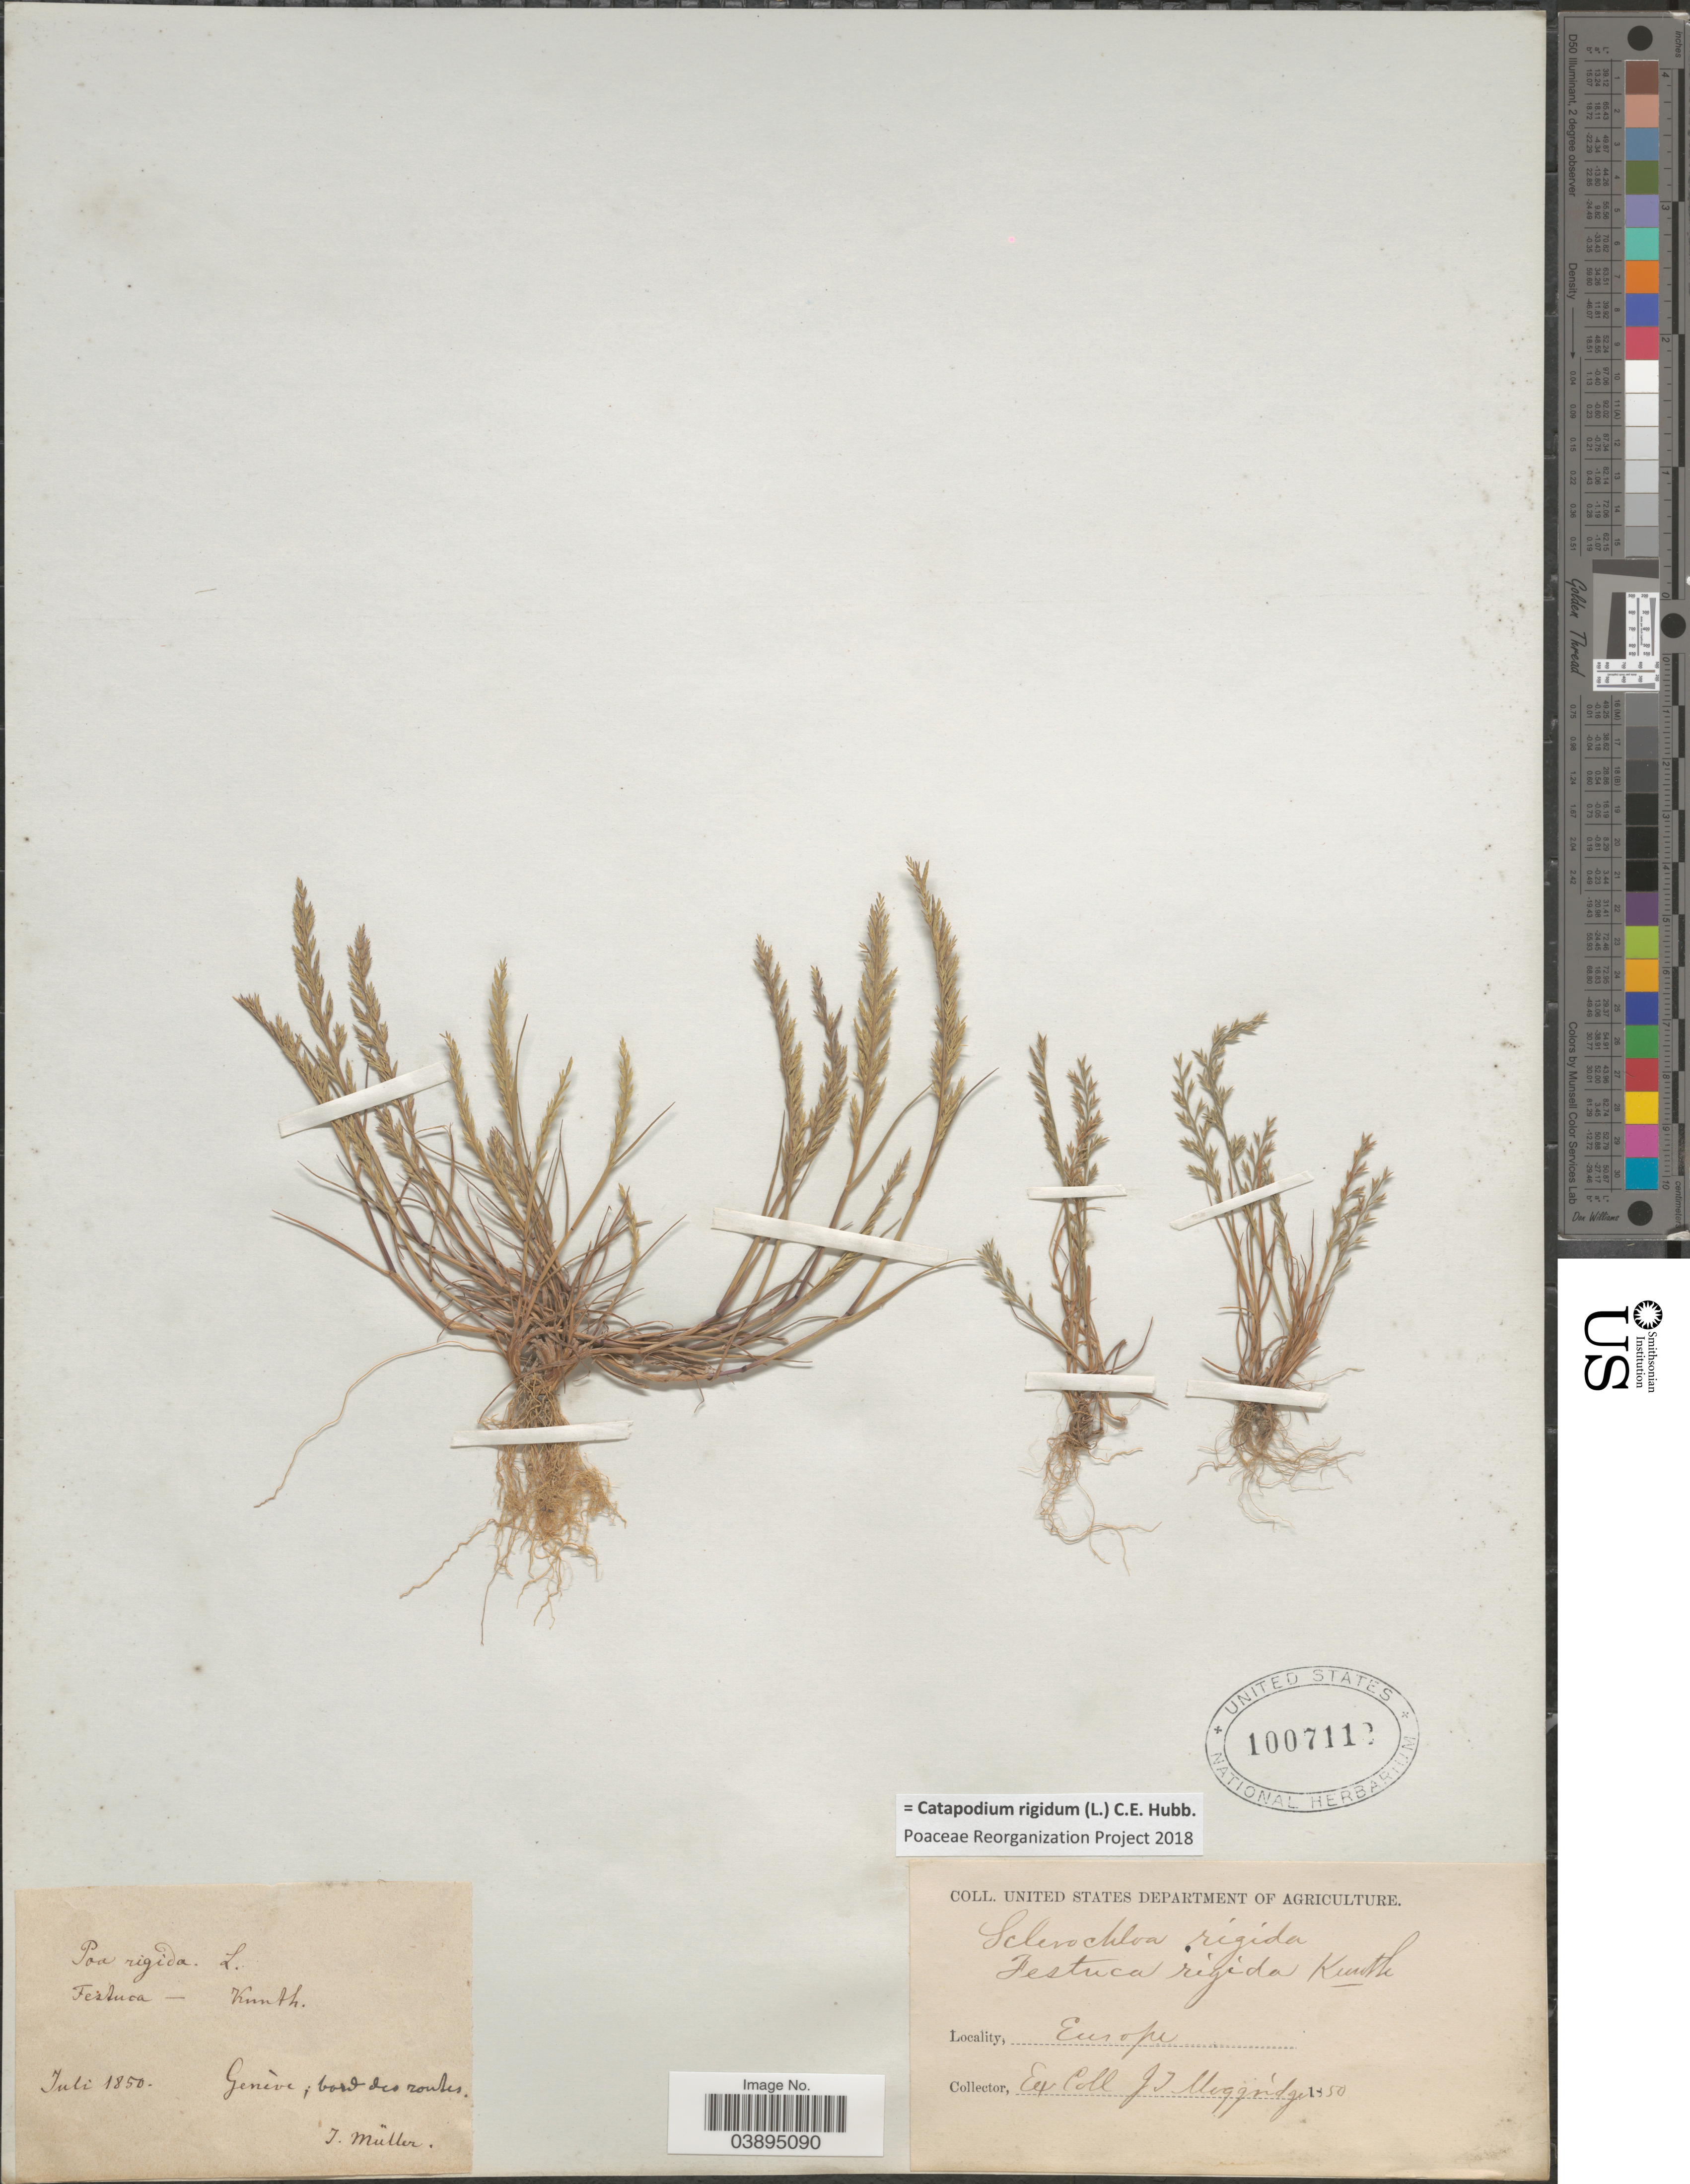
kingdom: Plantae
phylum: Tracheophyta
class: Liliopsida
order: Poales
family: Poaceae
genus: Catapodium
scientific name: Catapodium rigidum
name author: (L.) C.E. Hubb.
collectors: J. Müller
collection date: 1850-07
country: Switzerland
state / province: Genève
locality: Genéve, bord del routes.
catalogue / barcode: US 1007112